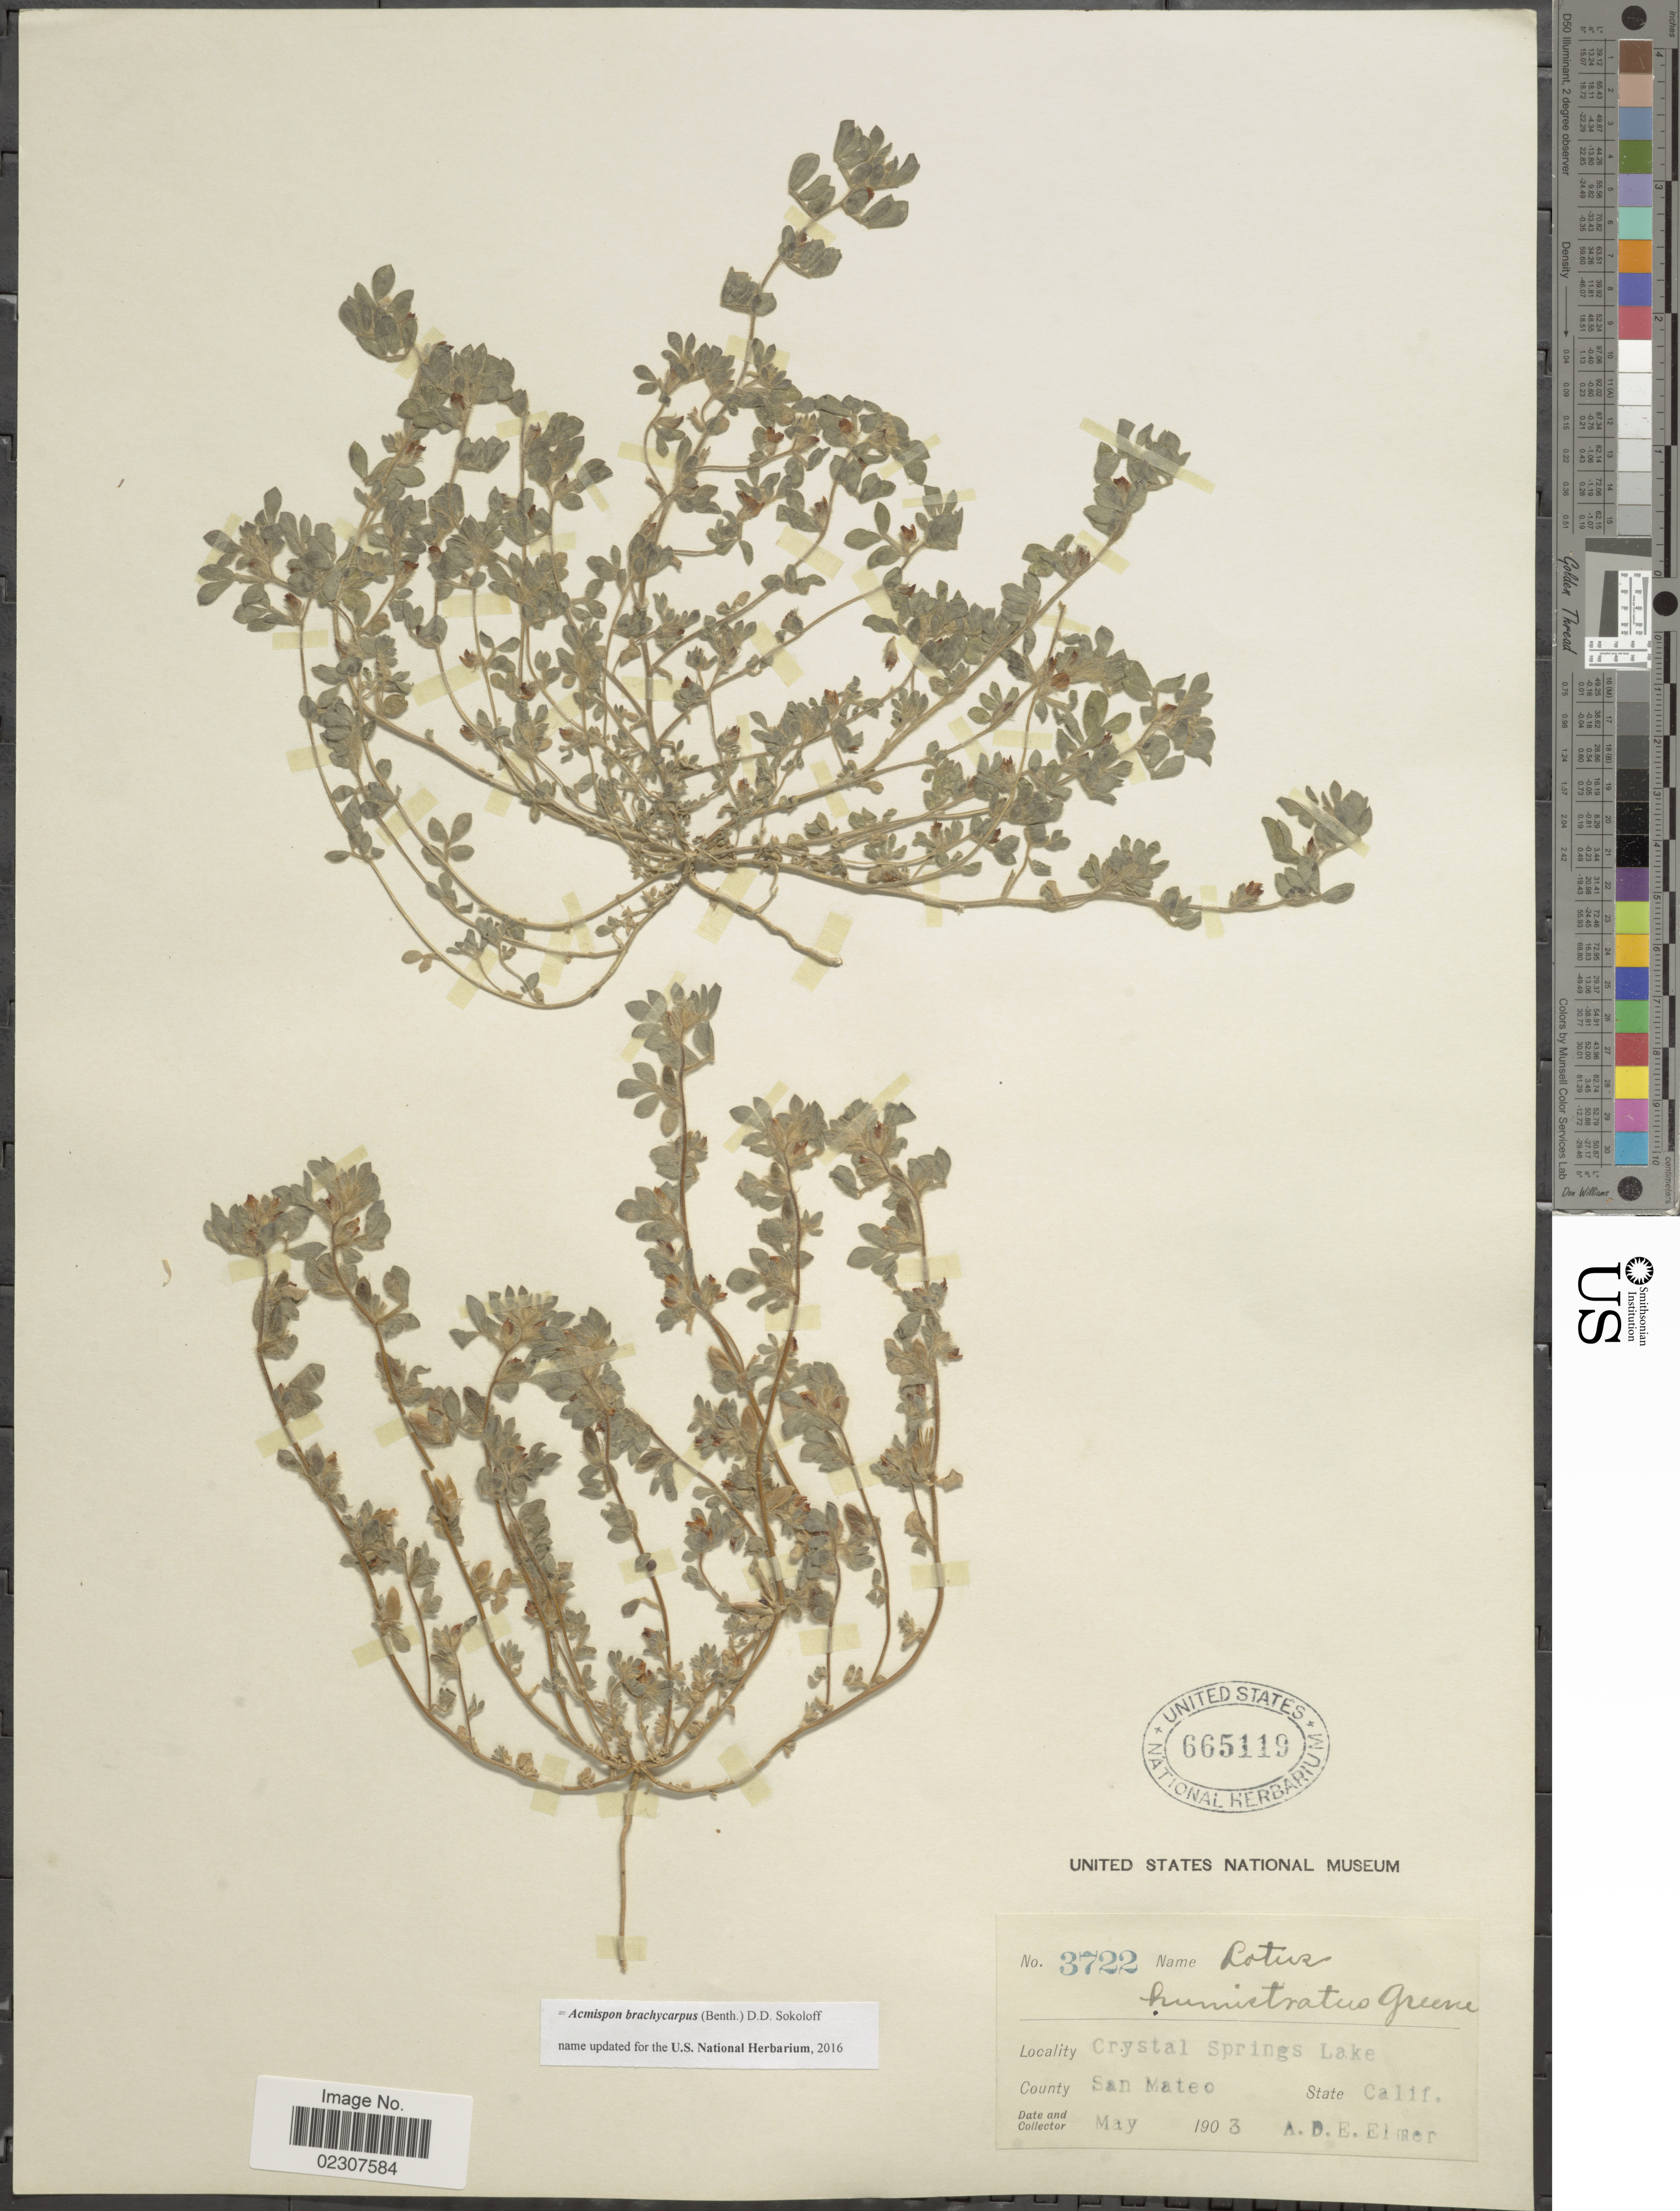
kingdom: Plantae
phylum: Tracheophyta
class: Magnoliopsida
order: Fabales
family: Fabaceae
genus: Acmispon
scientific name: Acmispon brachycarpus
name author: (Benth.) D.D. Sokoloff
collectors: A. D. E. Elmer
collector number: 3722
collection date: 1903-05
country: United States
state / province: California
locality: Crystal Springs Lake, San Mateo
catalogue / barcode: US 665119